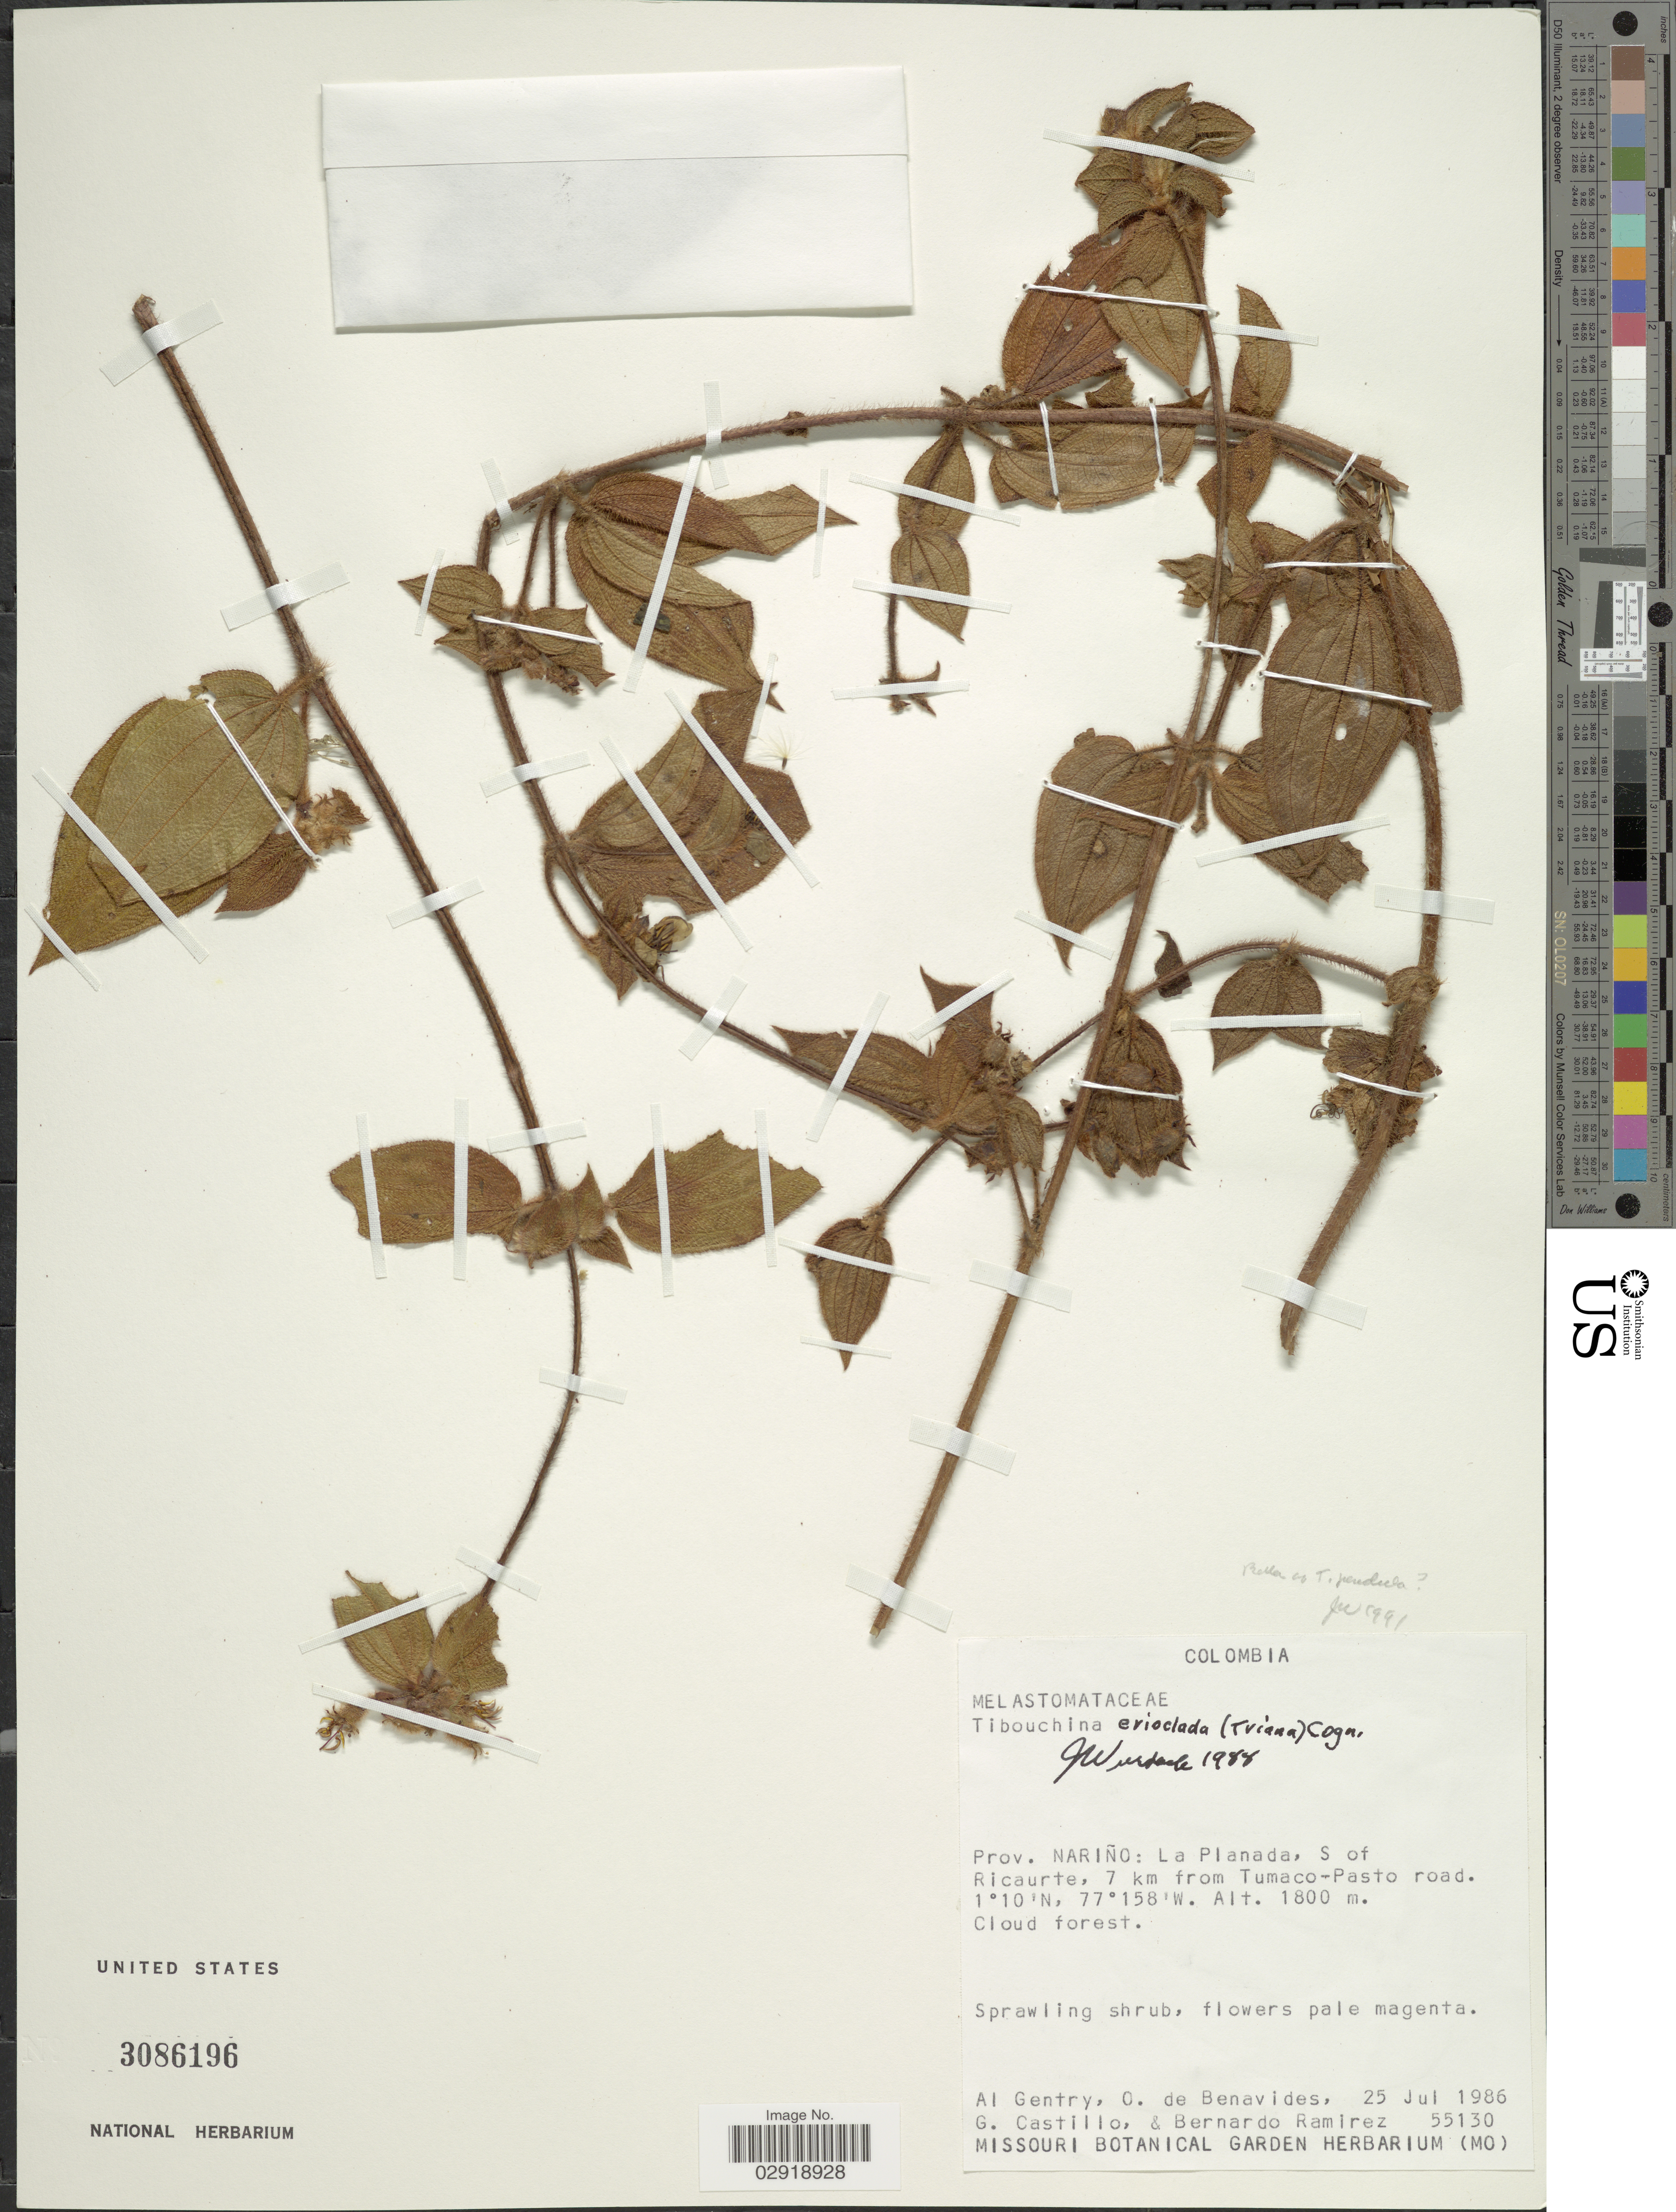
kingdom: Plantae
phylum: Tracheophyta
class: Magnoliopsida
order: Myrtales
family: Melastomataceae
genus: Chaetogastra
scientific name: Chaetogastra erioclada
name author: (Triana) P.J.F. Guim. & Michelang.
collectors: A. H. Gentry, Olga S. de Benavides, G. Castillo & B. Ramírez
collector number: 55130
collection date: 1986-07-25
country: Colombia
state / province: Nariño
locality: La Planada, S of Ricaurte, 7 km from Tumaco-Pasto road.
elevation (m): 1800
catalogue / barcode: US 3086196